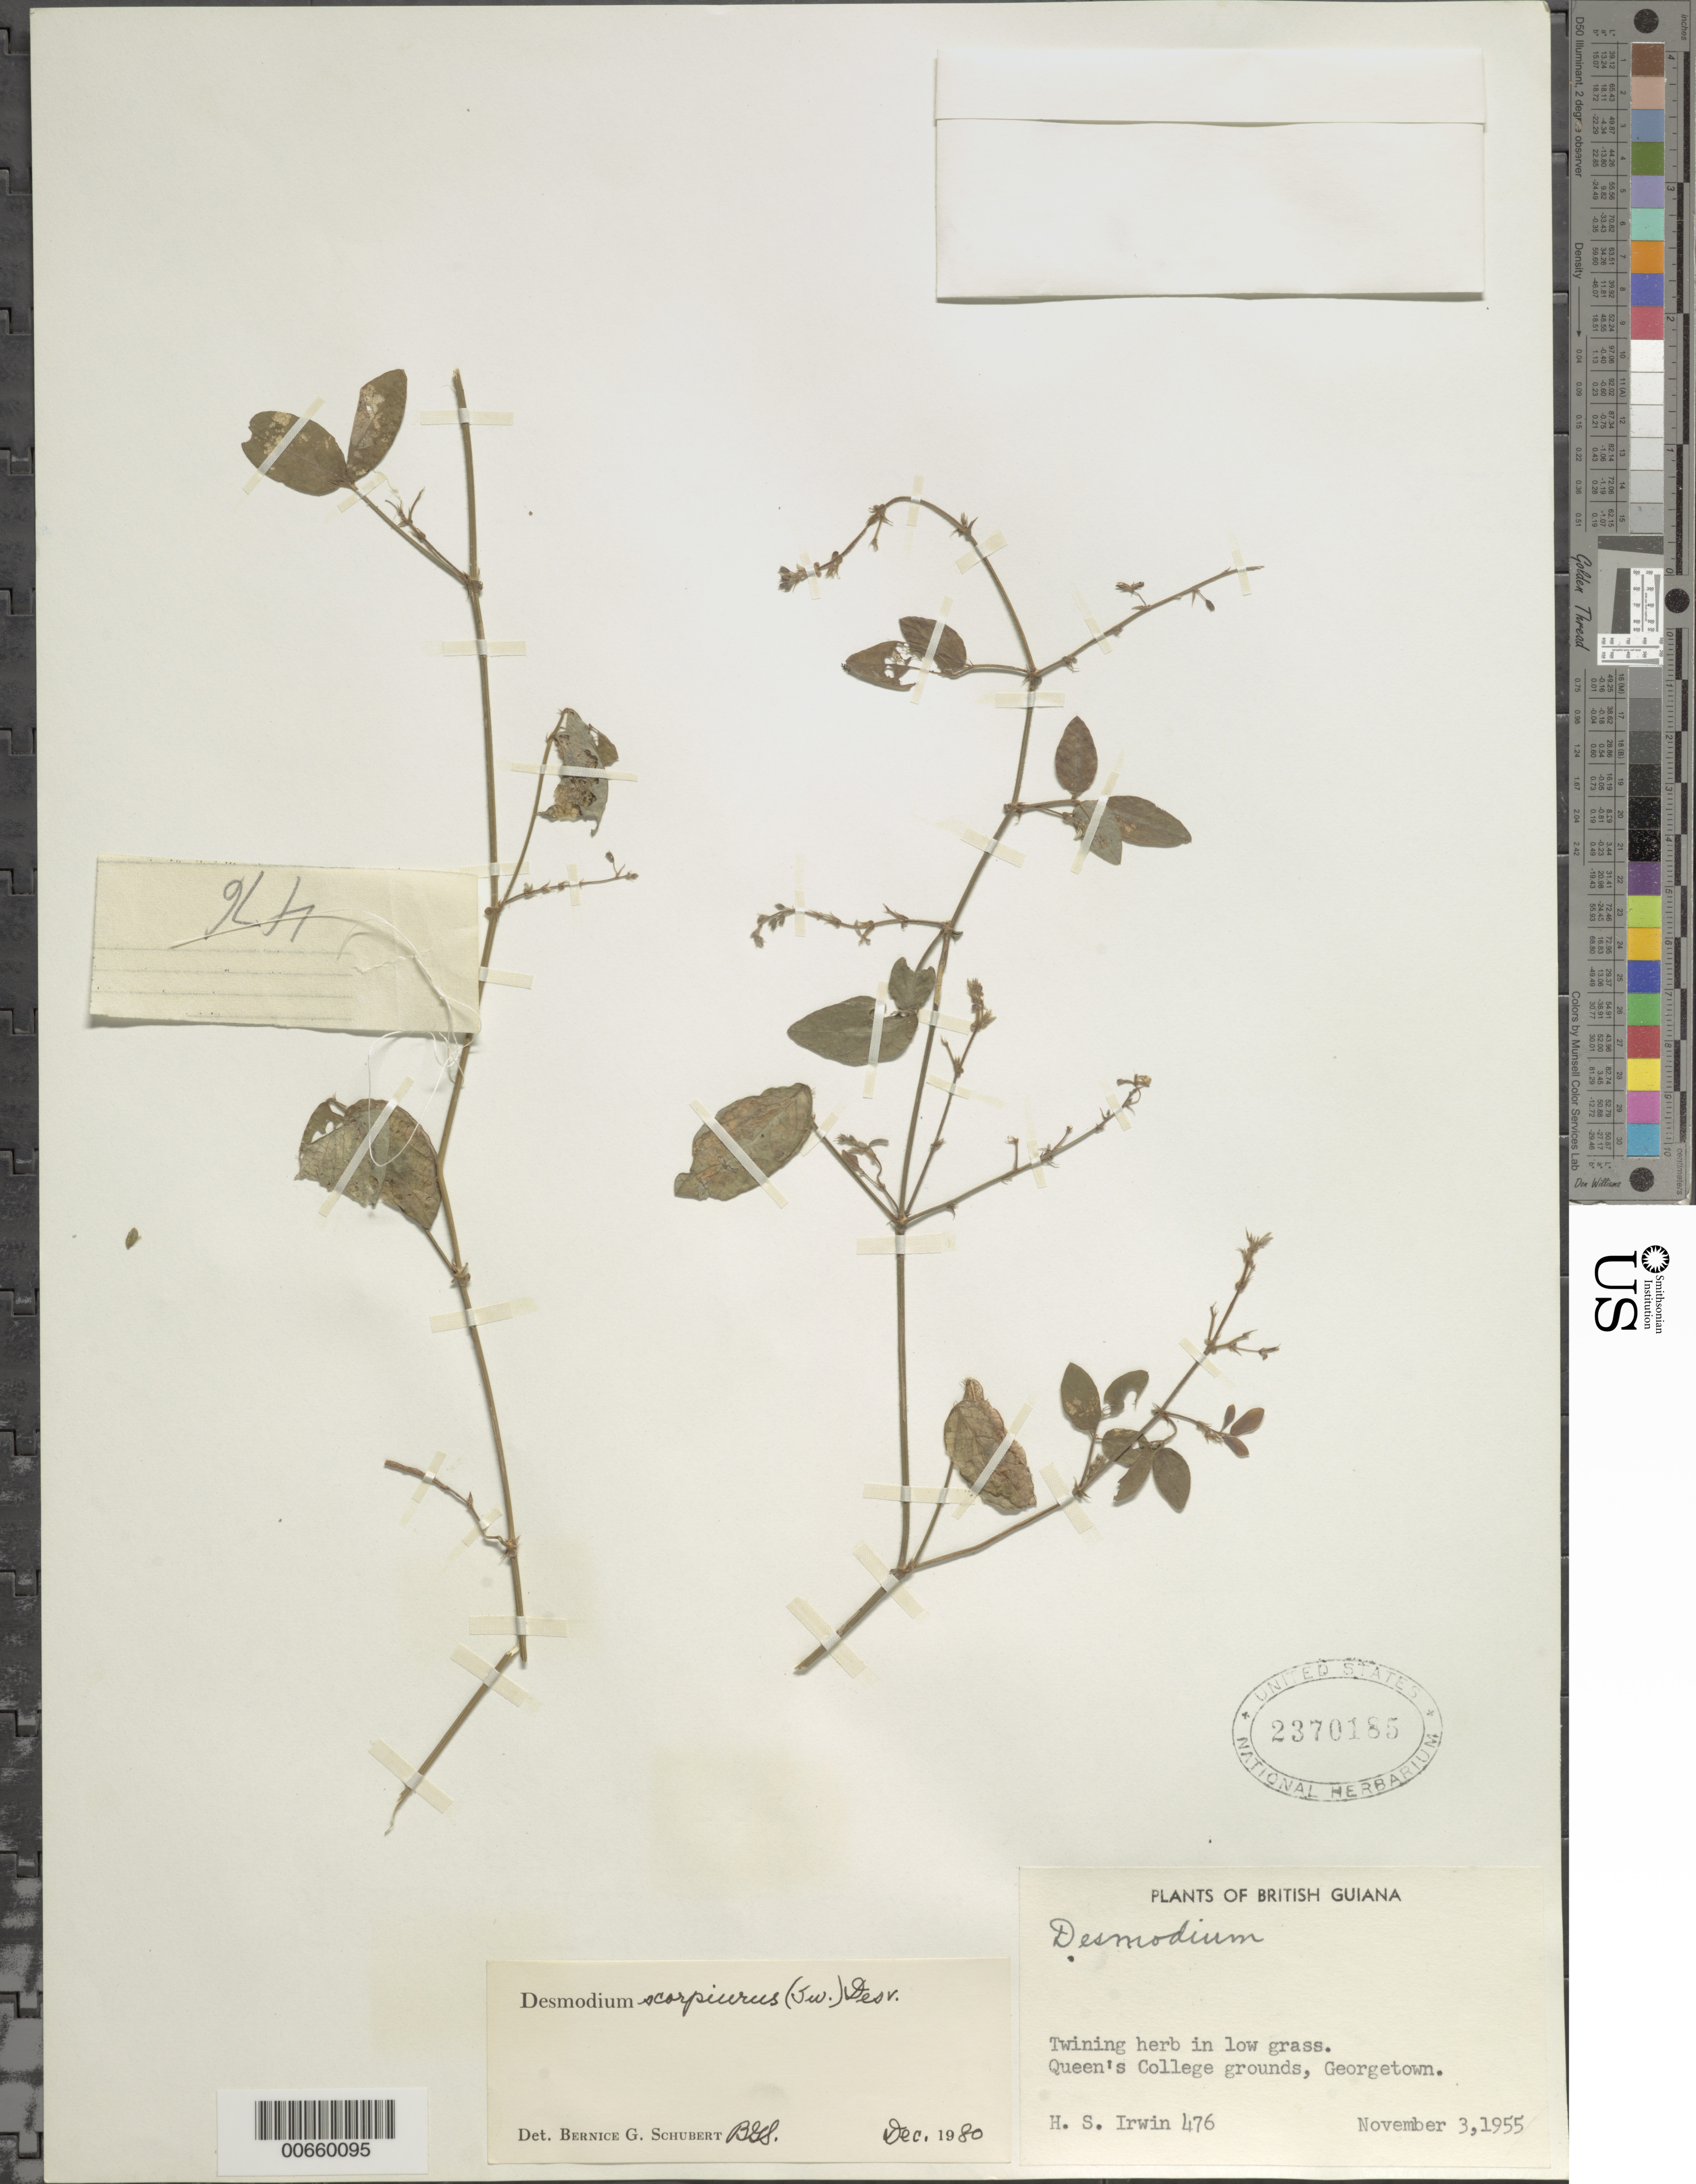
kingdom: Plantae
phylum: Tracheophyta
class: Magnoliopsida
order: Fabales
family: Fabaceae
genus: Desmodium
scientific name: Desmodium scorpiurus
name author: (Sw.) Desv. ex DC.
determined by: Schubert, Bernice G.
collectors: H. Irwin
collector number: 476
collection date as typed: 3-Nov-55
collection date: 1955-11-03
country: Guyana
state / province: Demerara-Mahaica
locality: Georgetown, Queen's College grounds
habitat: In low grass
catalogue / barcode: US 2370185